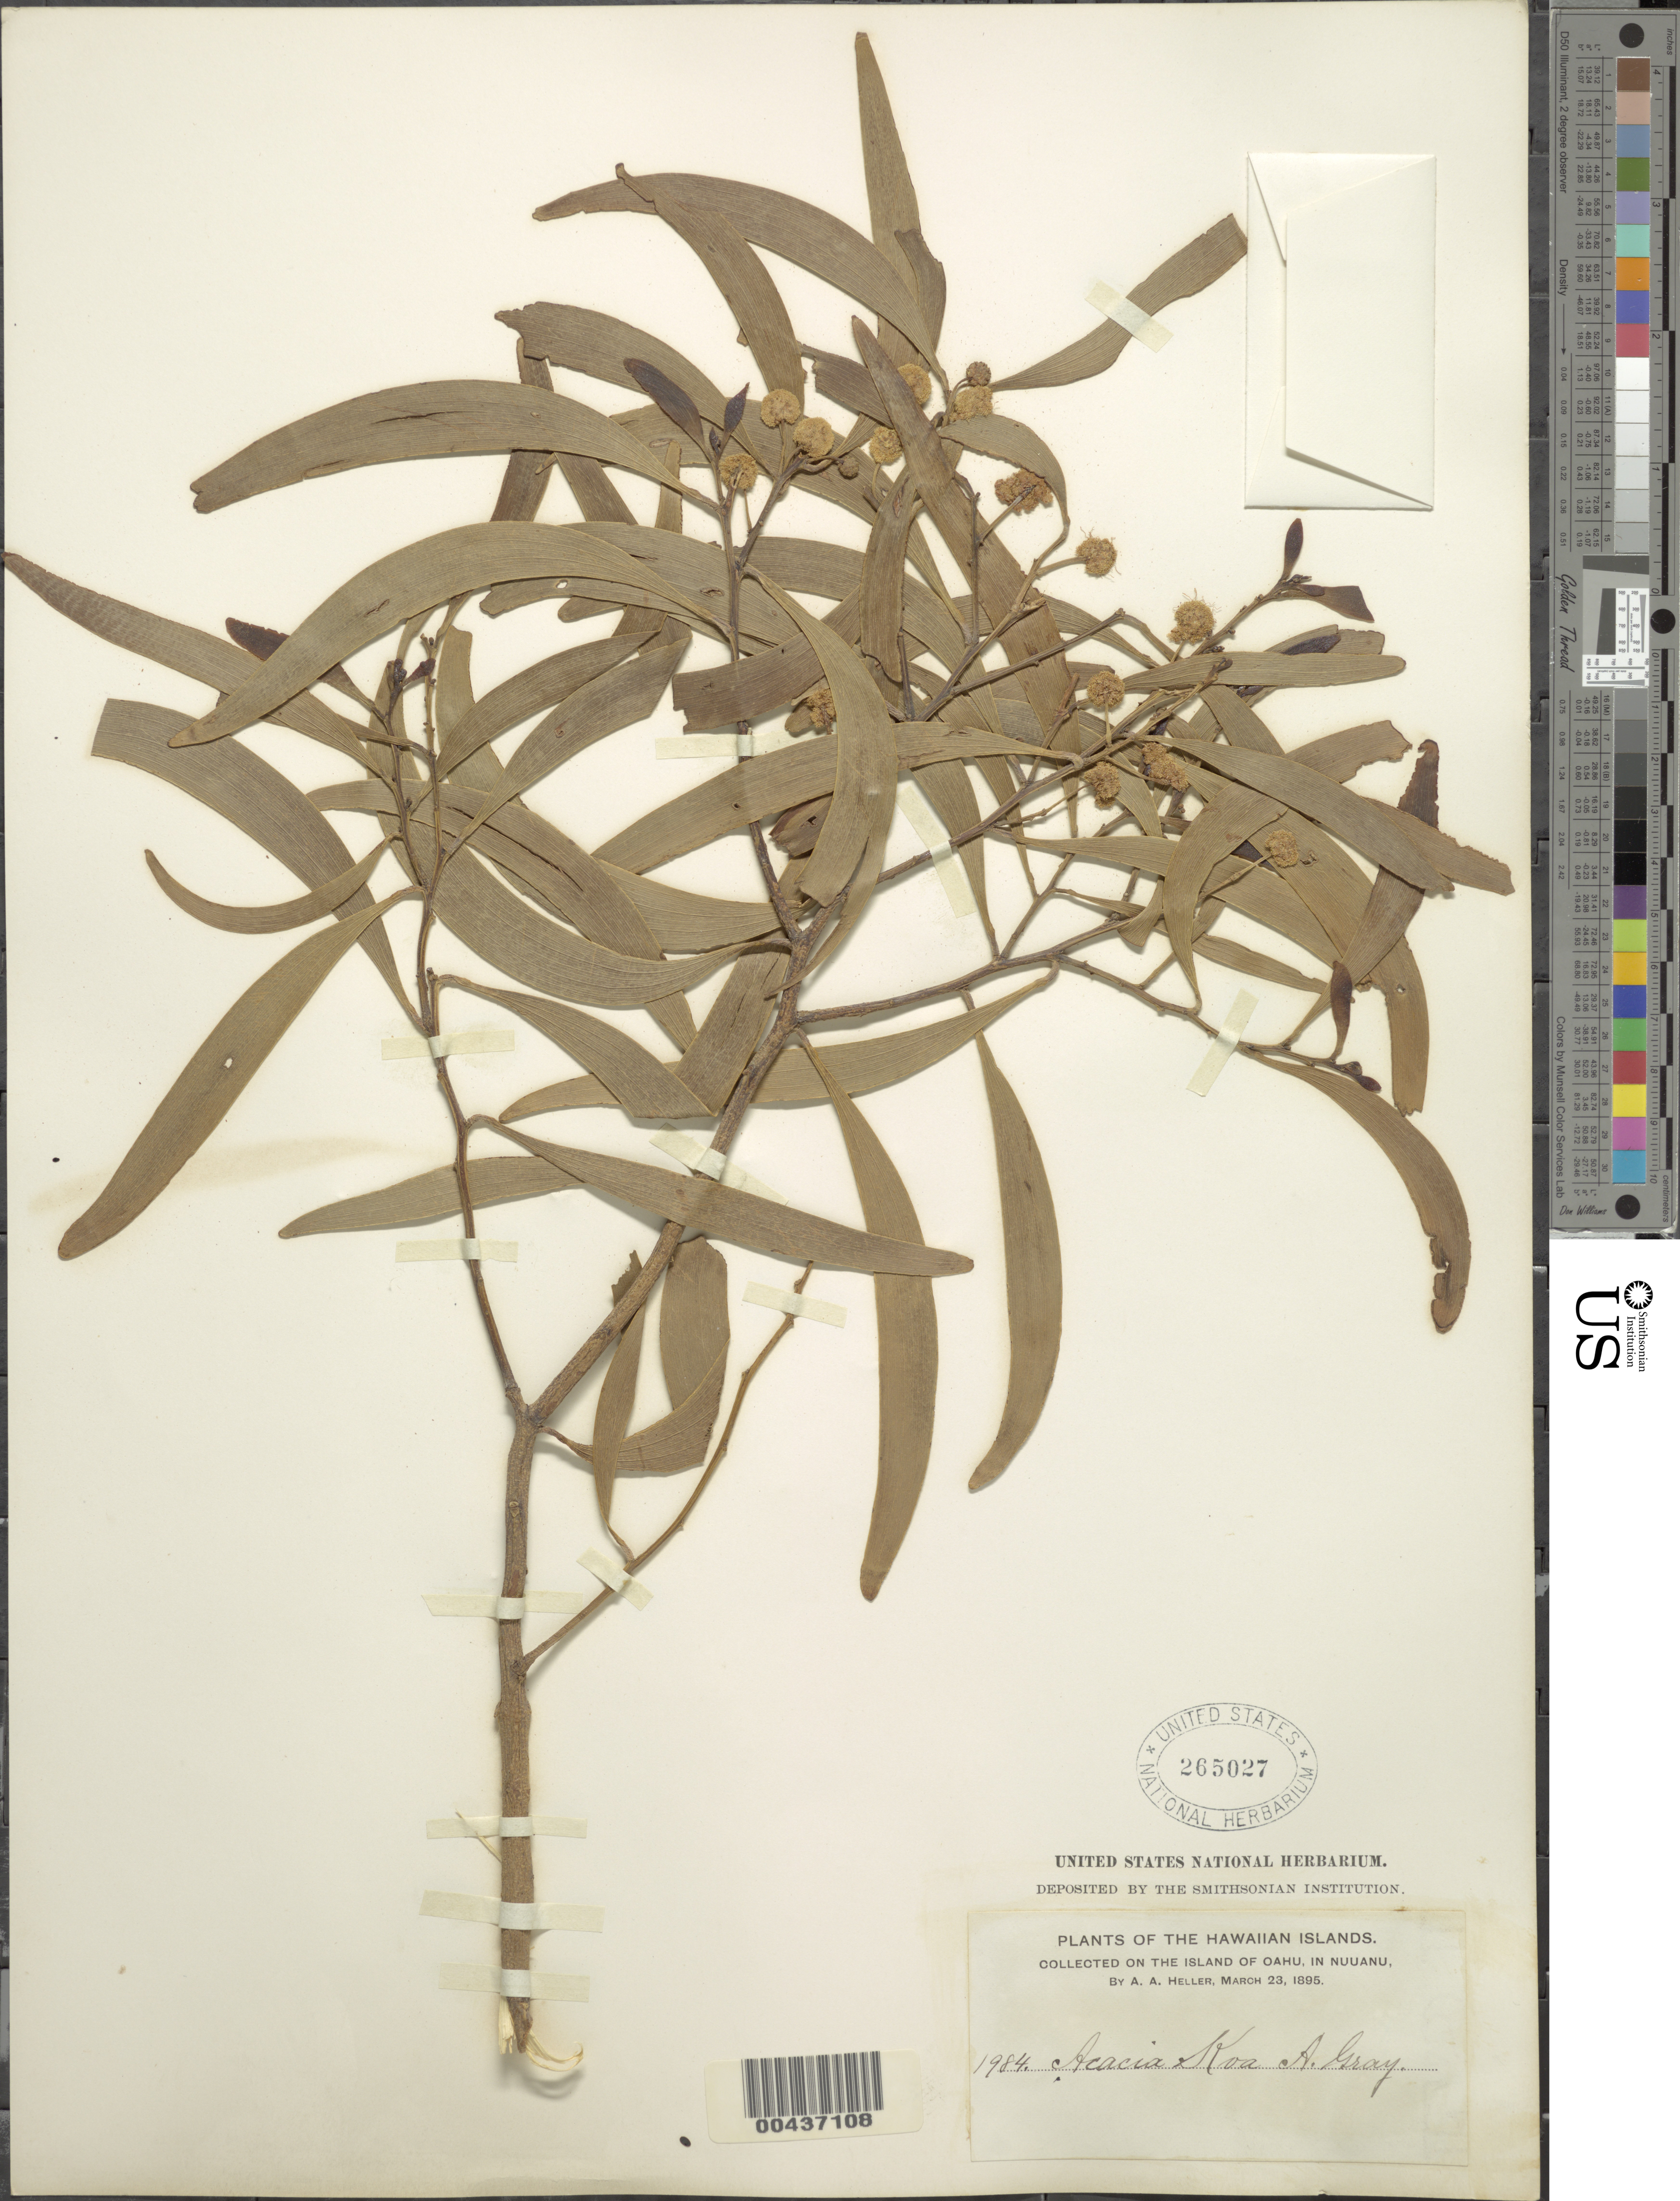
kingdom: Plantae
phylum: Tracheophyta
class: Magnoliopsida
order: Fabales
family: Fabaceae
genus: Acacia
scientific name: Acacia koa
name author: A. Gray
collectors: A. A. Heller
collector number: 1984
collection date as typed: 23 Mar 1895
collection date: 1895-03-23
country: United States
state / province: Hawaii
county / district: Honolulu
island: Oahu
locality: In Nuuanu, Oahu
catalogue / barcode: US 265027